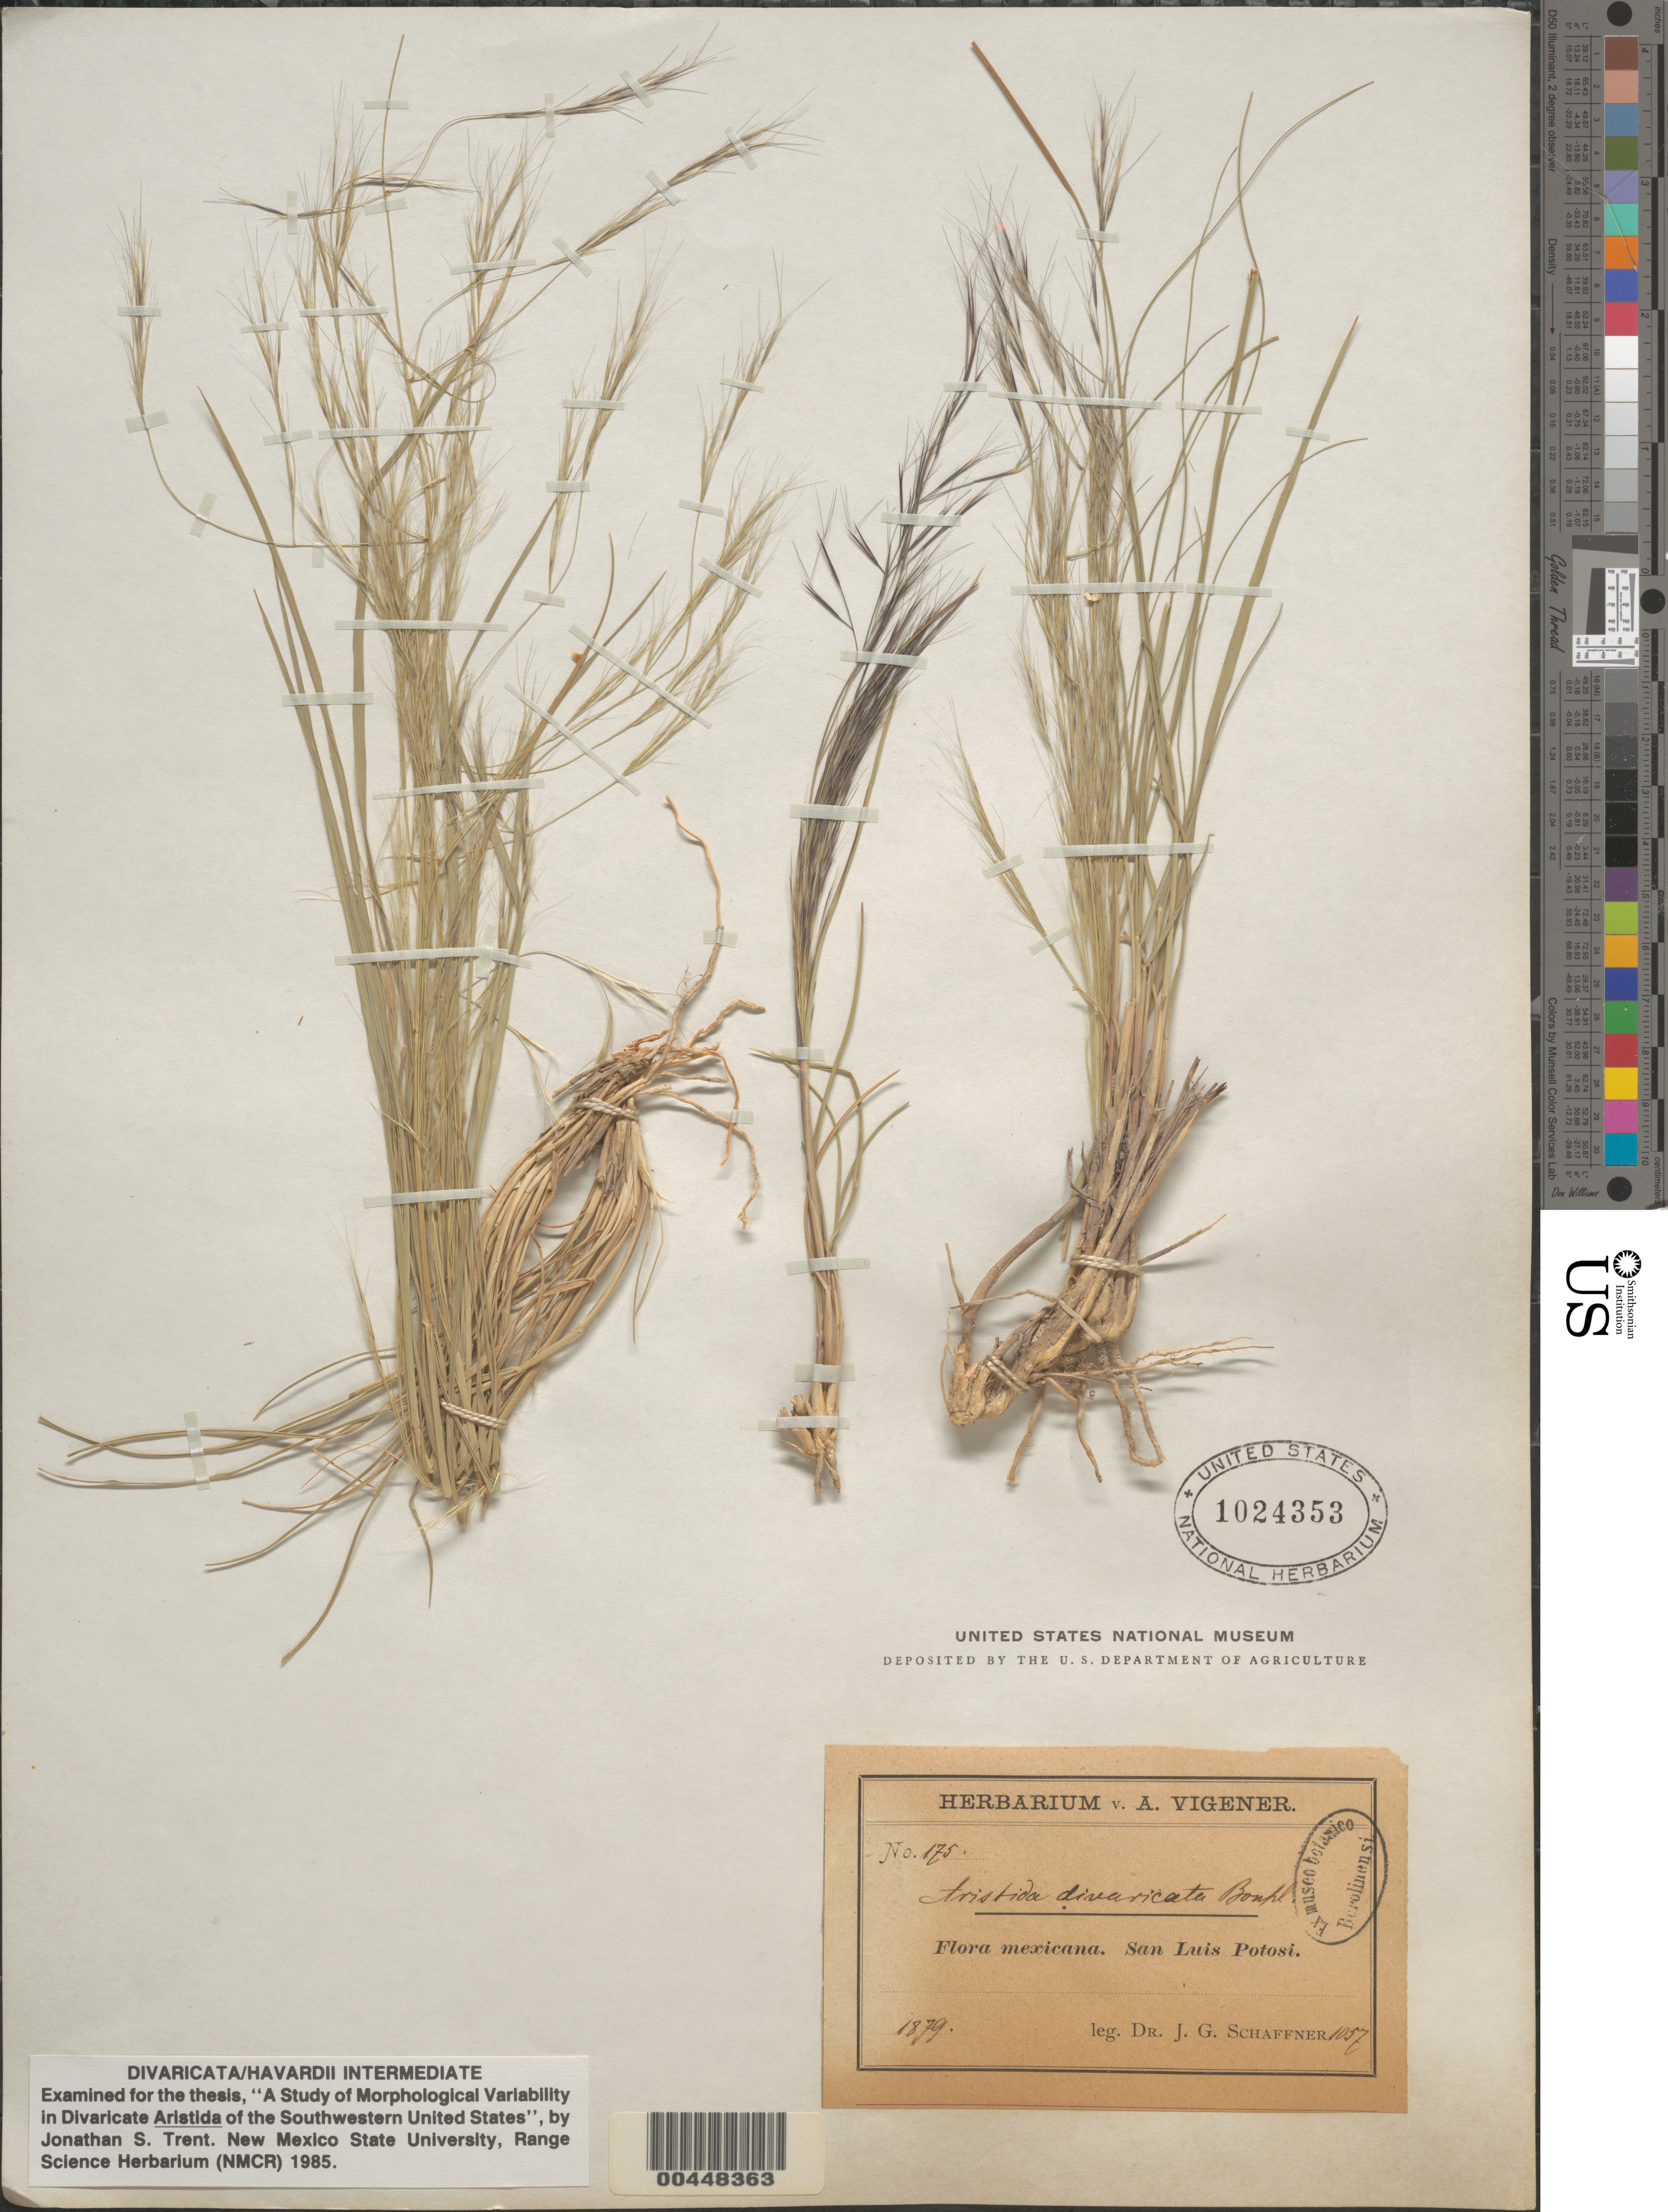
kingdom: Plantae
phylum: Tracheophyta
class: Liliopsida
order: Poales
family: Poaceae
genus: Aristida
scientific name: Aristida divaricata/havardii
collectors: J. G. Schaffner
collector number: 1057/175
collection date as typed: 1879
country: Mexico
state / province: San Luis Potosi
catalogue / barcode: US 1024353